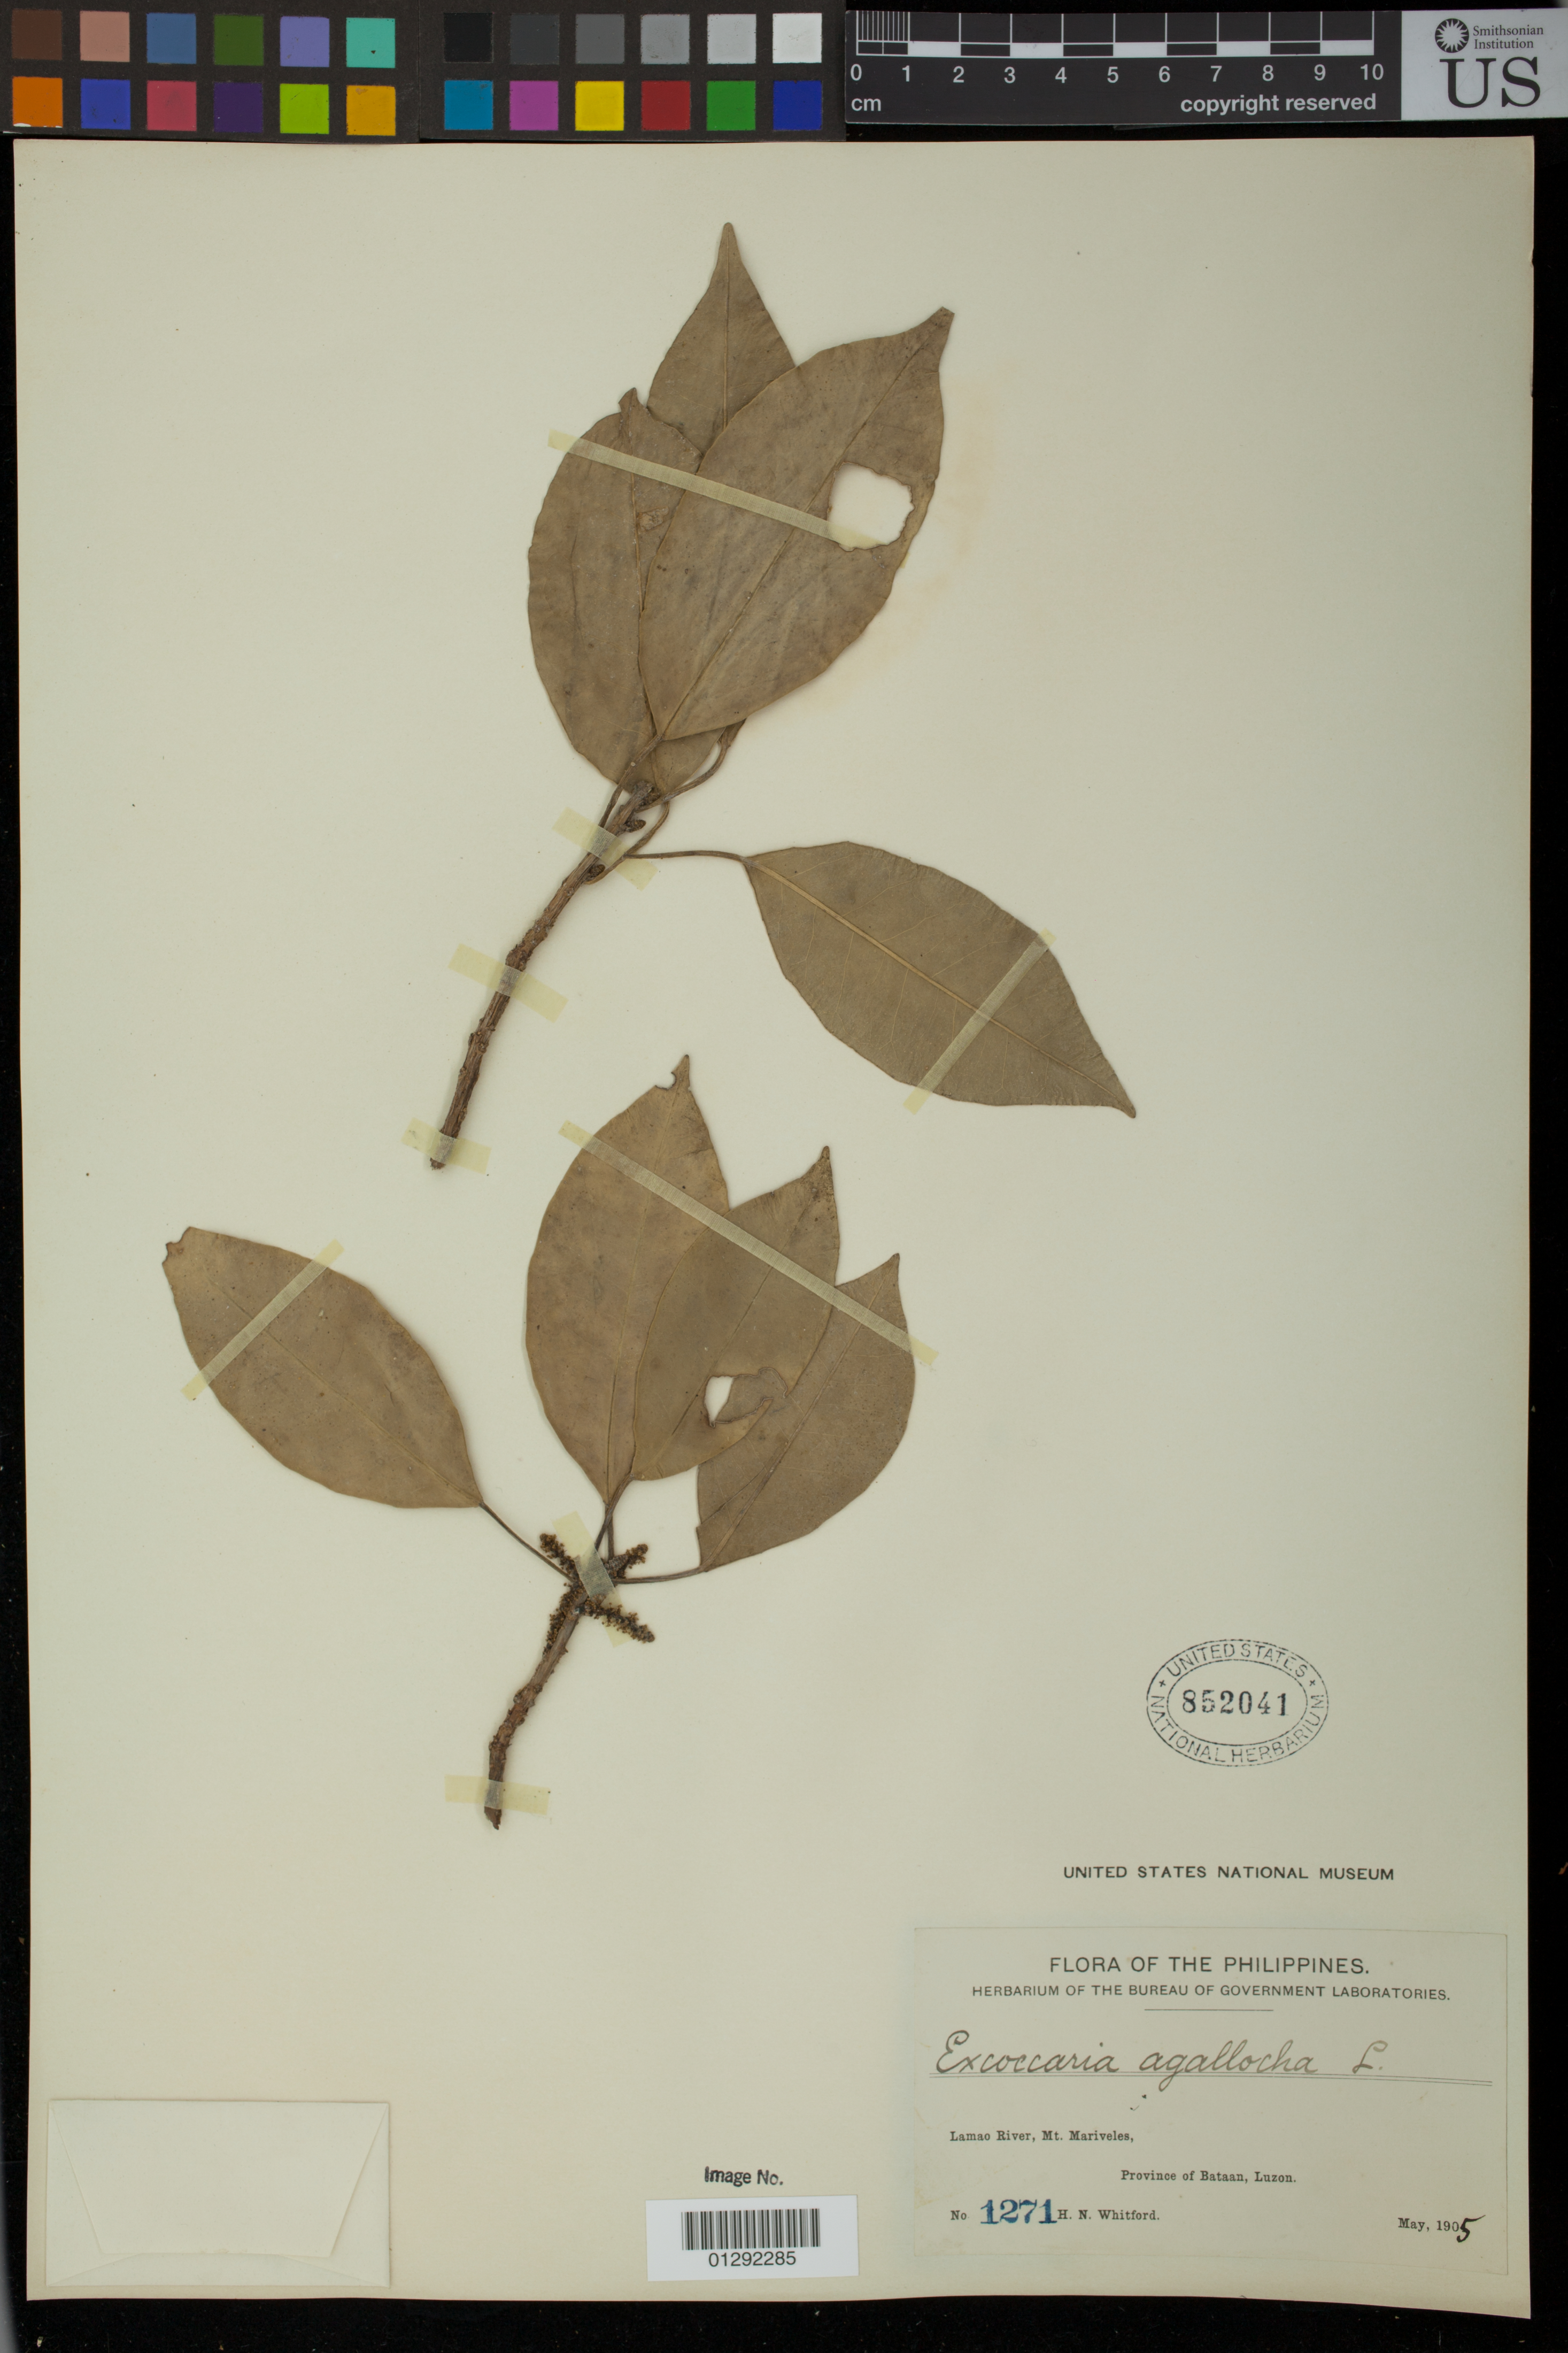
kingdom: Plantae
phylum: Tracheophyta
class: Magnoliopsida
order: Malpighiales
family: Euphorbiaceae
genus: Excoecaria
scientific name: Excoecaria agallocha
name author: L.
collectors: H. N. Whitford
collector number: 1271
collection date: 1905-05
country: Philippines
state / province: Central Luzon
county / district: Bataan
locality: Lamao River, Mt. Mariveles, Province of Bataan, Luzon.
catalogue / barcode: US 852041